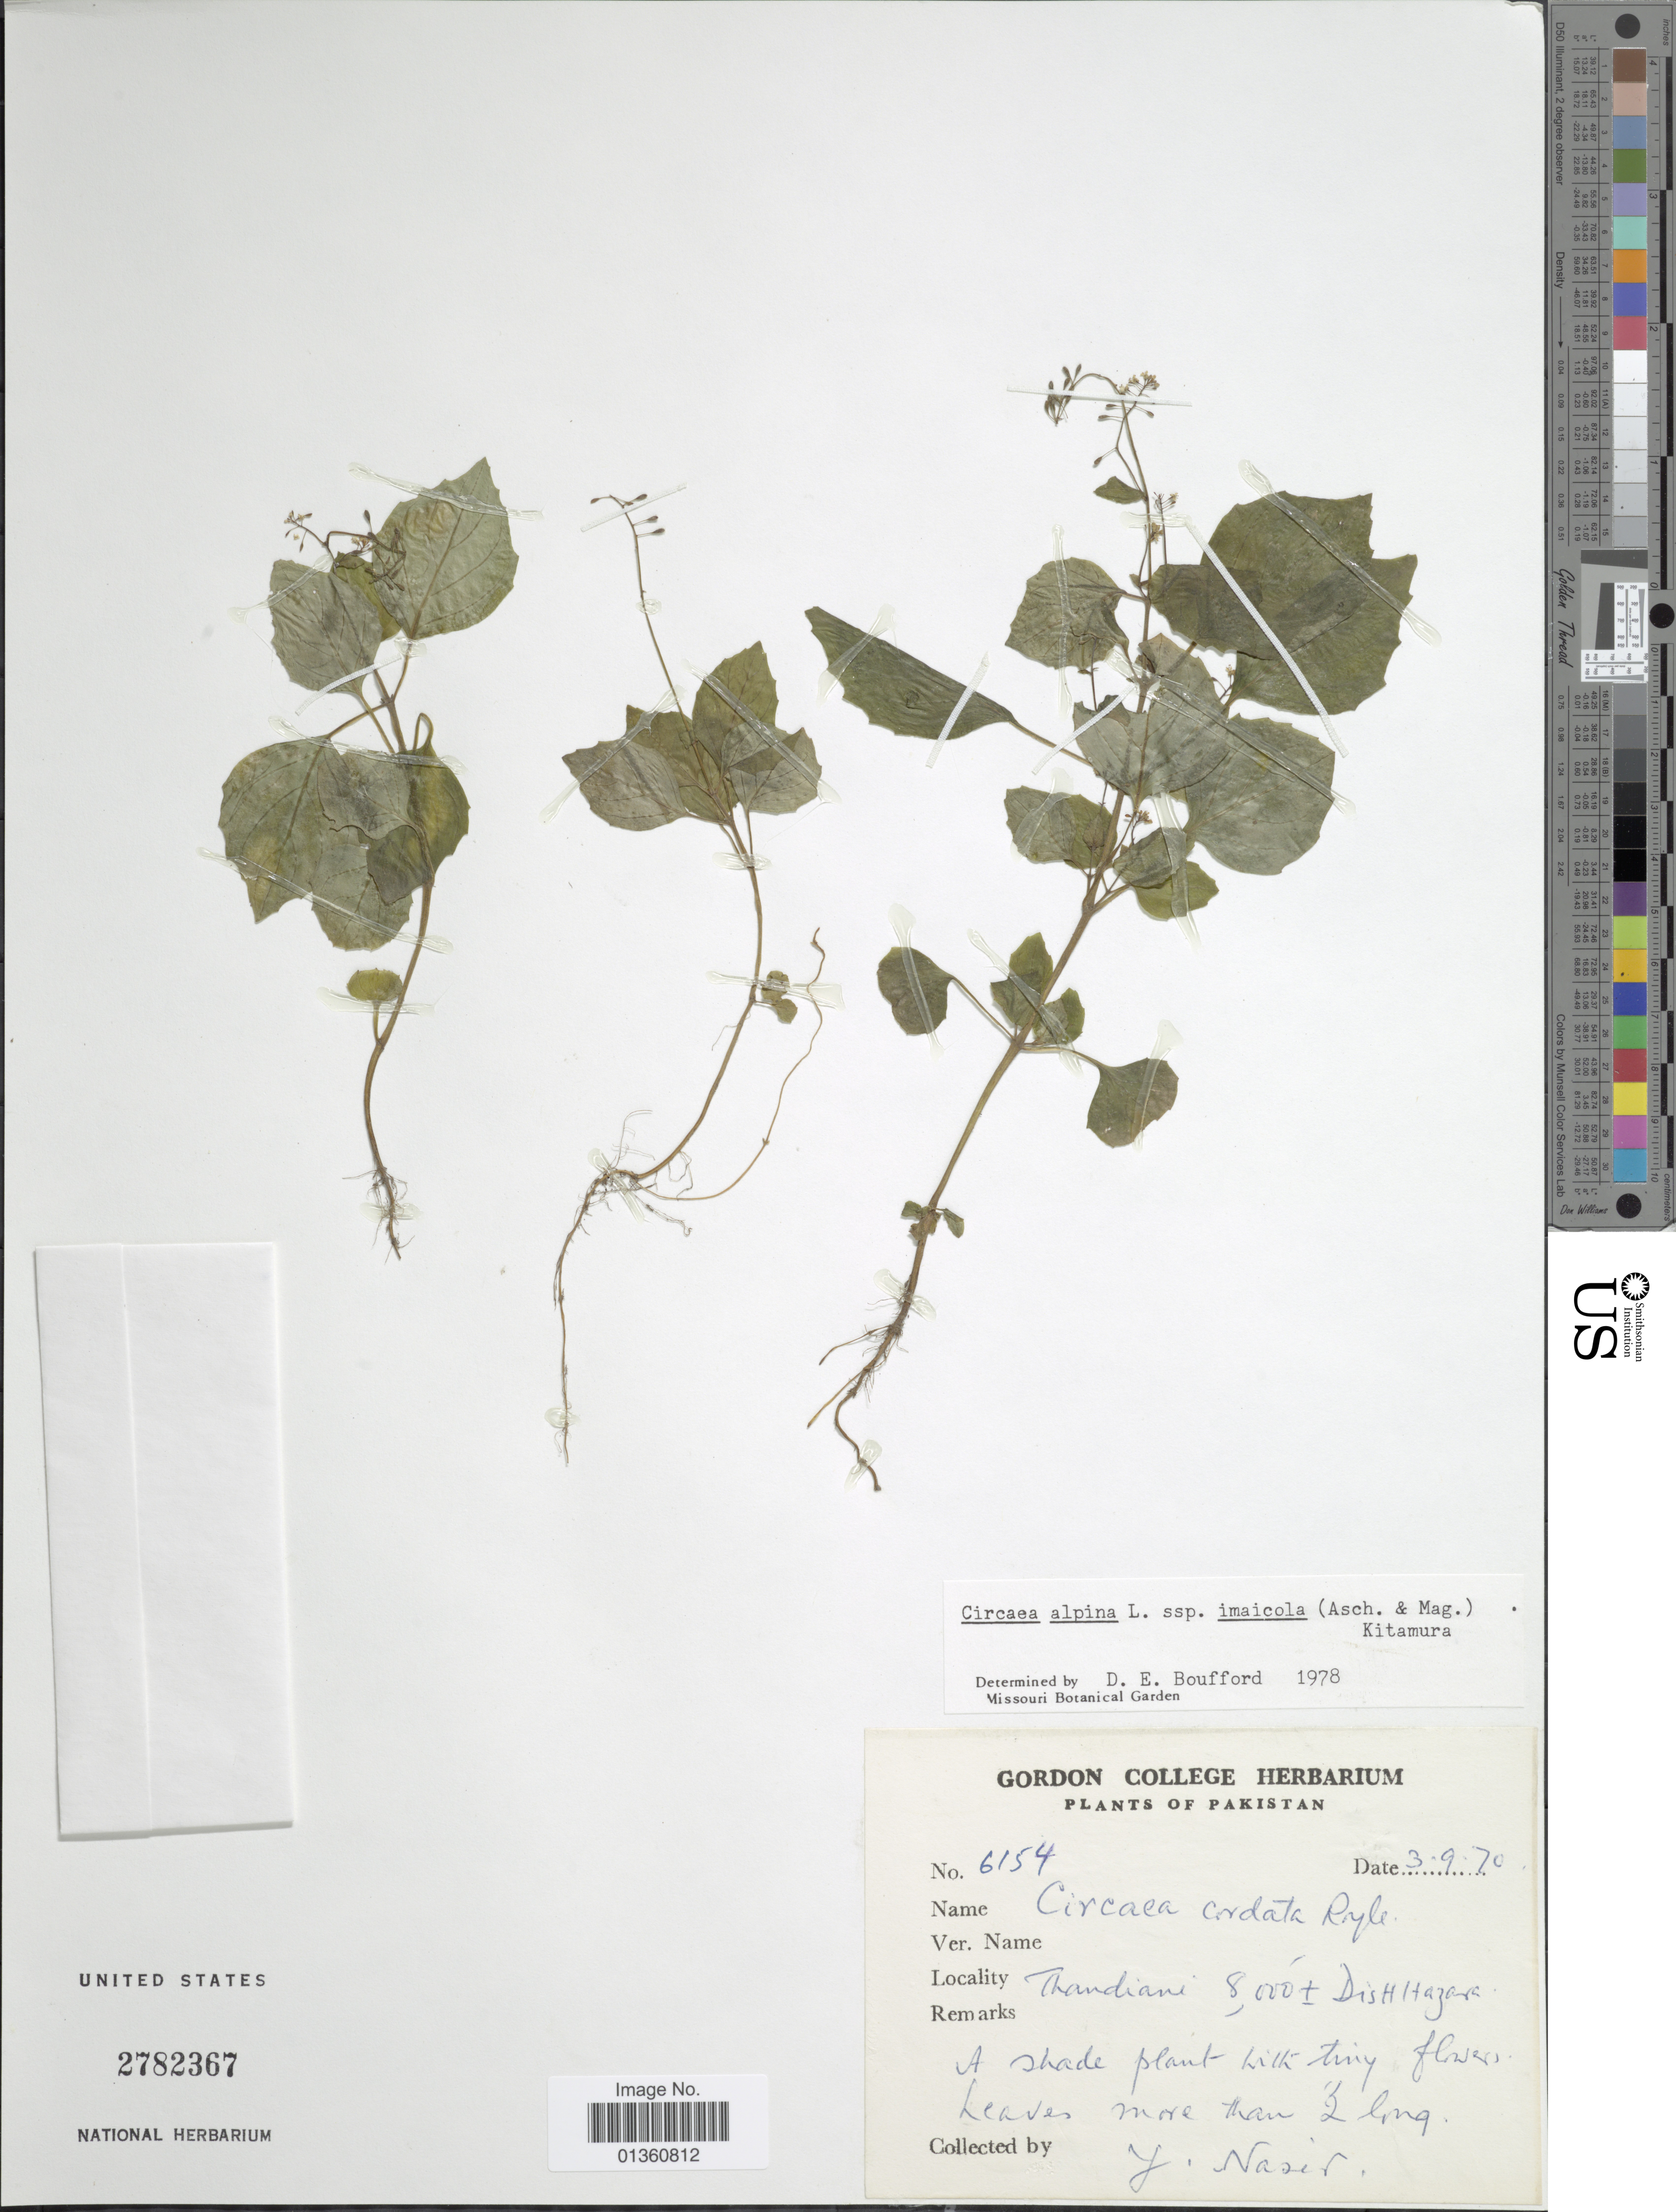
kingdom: Plantae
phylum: Tracheophyta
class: Magnoliopsida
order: Myrtales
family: Onagraceae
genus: Circaea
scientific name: Circaea alpina subsp. imaicola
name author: (Asch. & Magnus) Kitam.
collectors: Y. Nasir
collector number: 6154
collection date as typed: Transcribed d/m/y: 3/9/70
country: Pakistan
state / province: Khyber Pakhtunkhwa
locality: Thandiani, Distt Hazara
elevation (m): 2438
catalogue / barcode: US 2782367